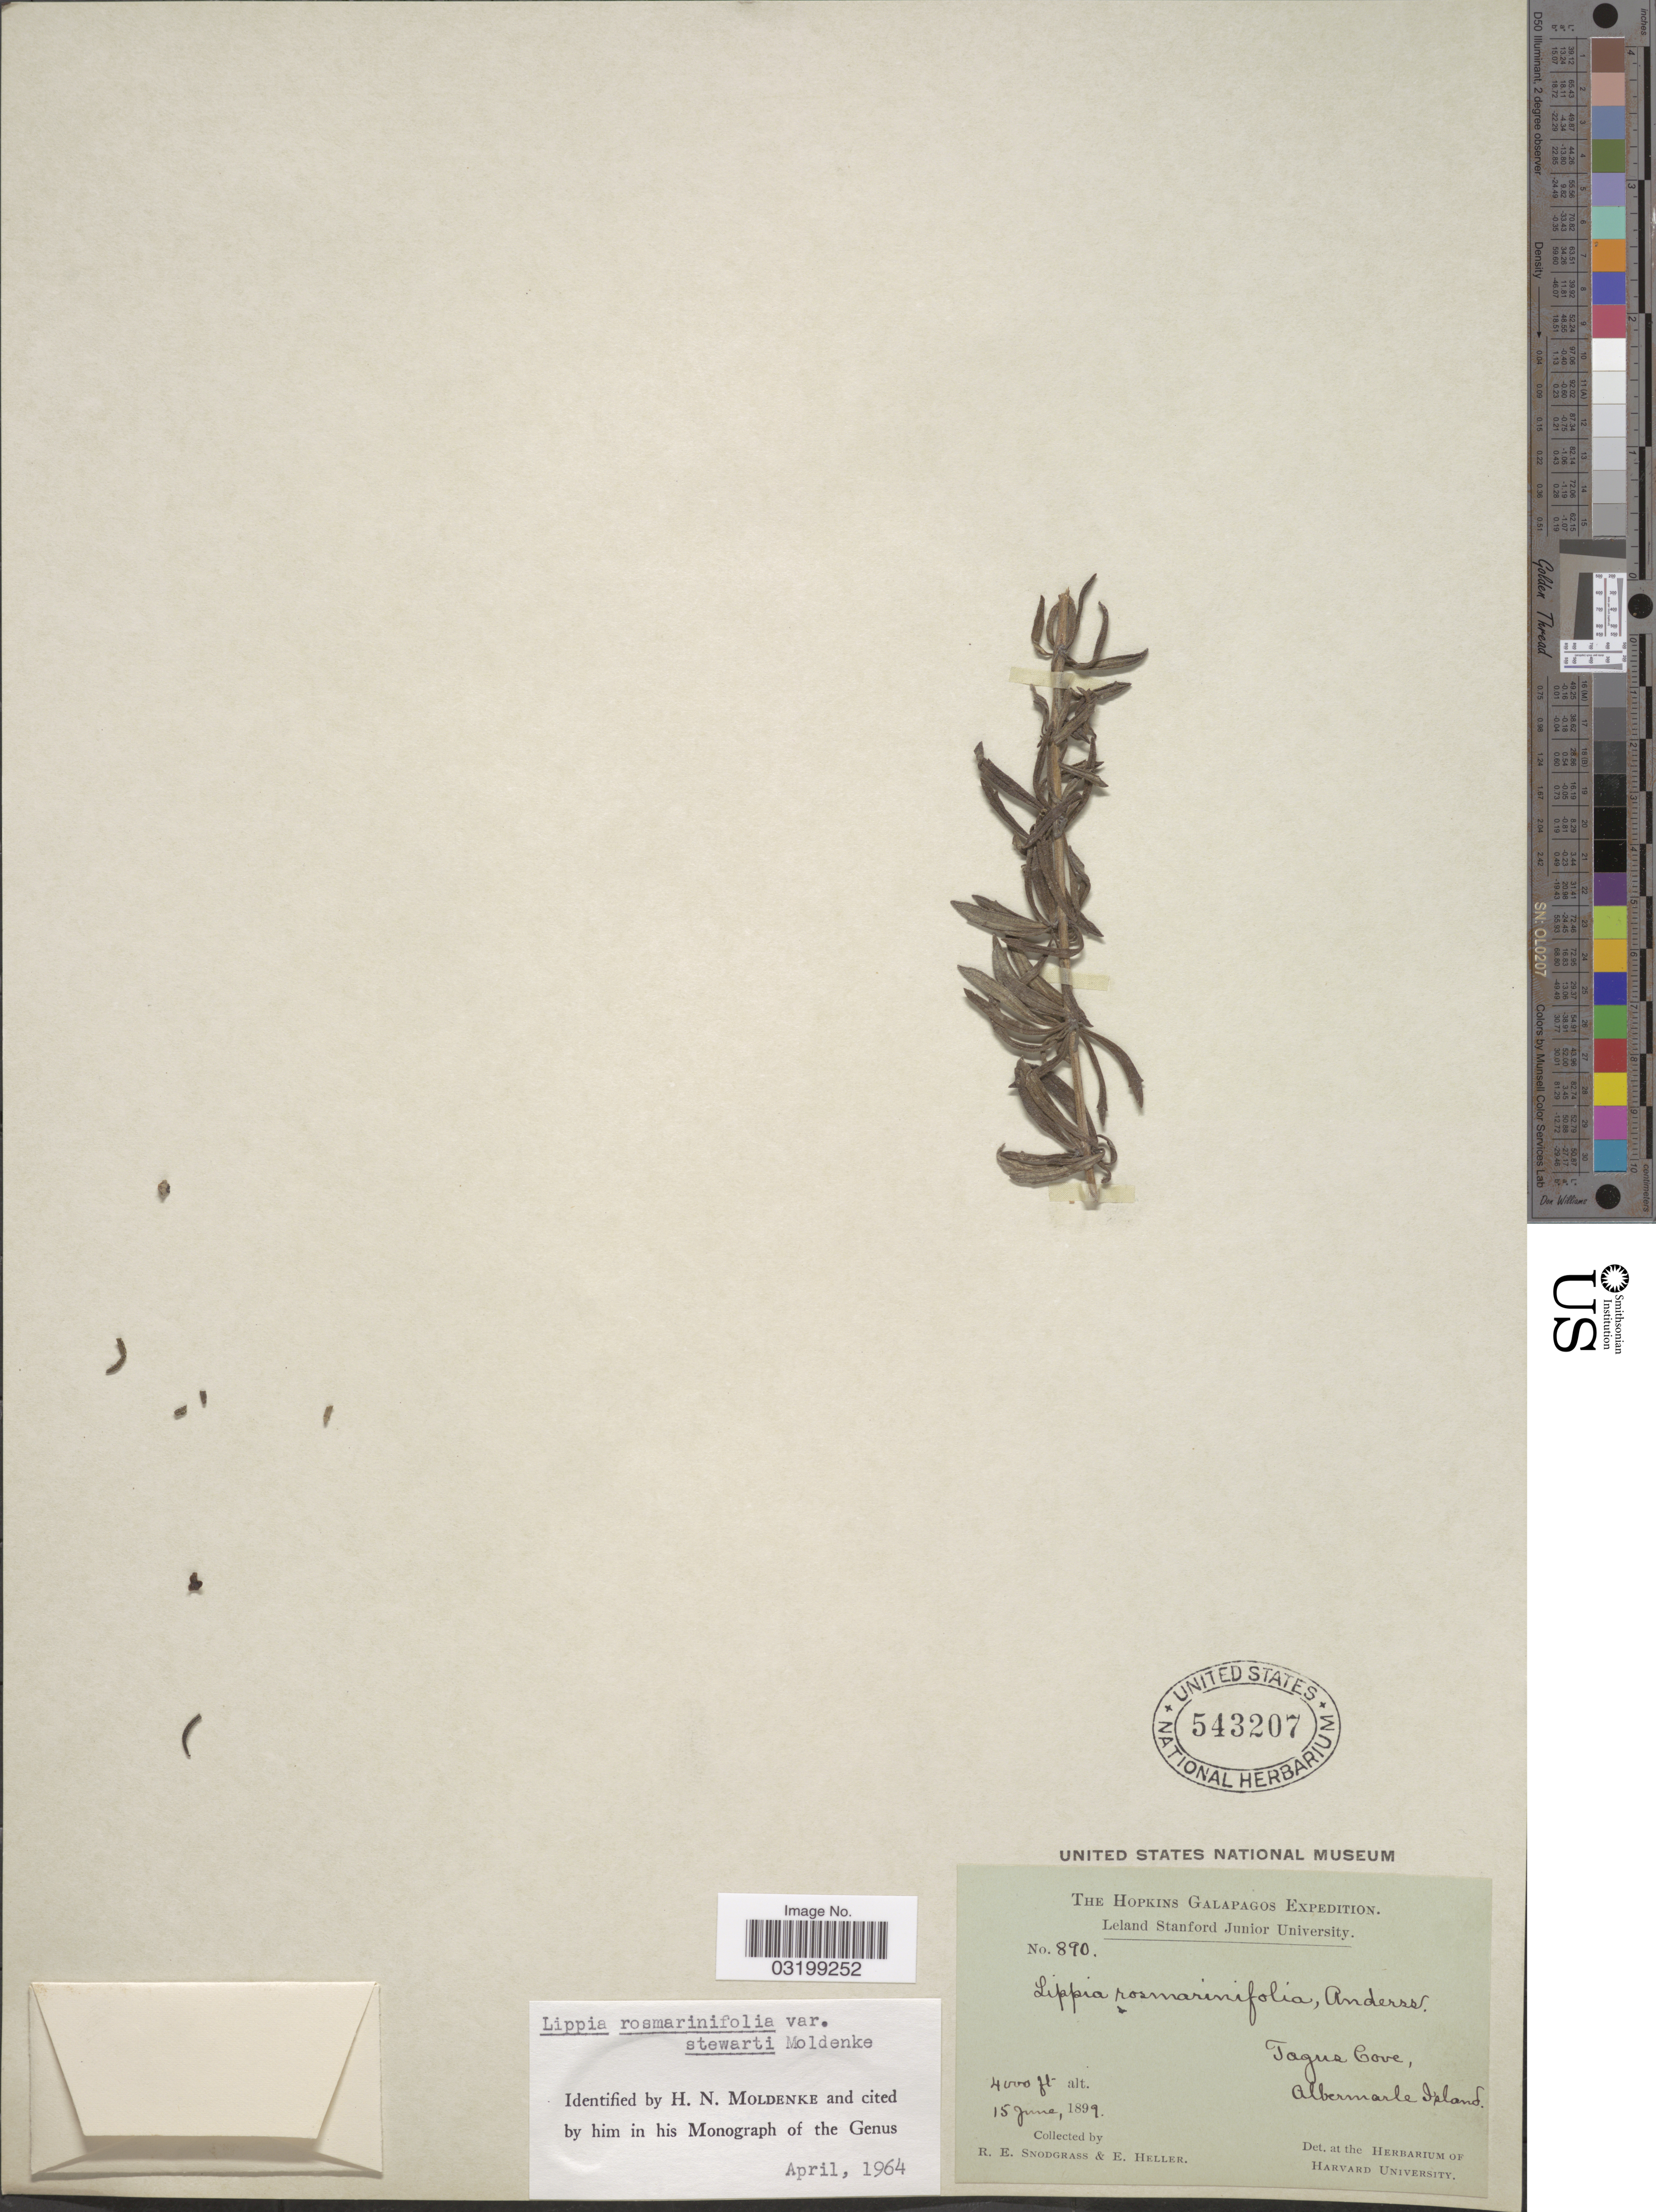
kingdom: Plantae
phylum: Tracheophyta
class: Magnoliopsida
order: Lamiales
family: Verbenaceae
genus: Lippia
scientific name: Lippia rosmarinifolia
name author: Andersson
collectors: R. E. Snodgrass & E. Heller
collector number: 890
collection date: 1899-06-15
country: Ecuador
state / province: Colón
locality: Galapagos. Tagus Cove, Albermarle Island.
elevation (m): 1219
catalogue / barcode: US 543207